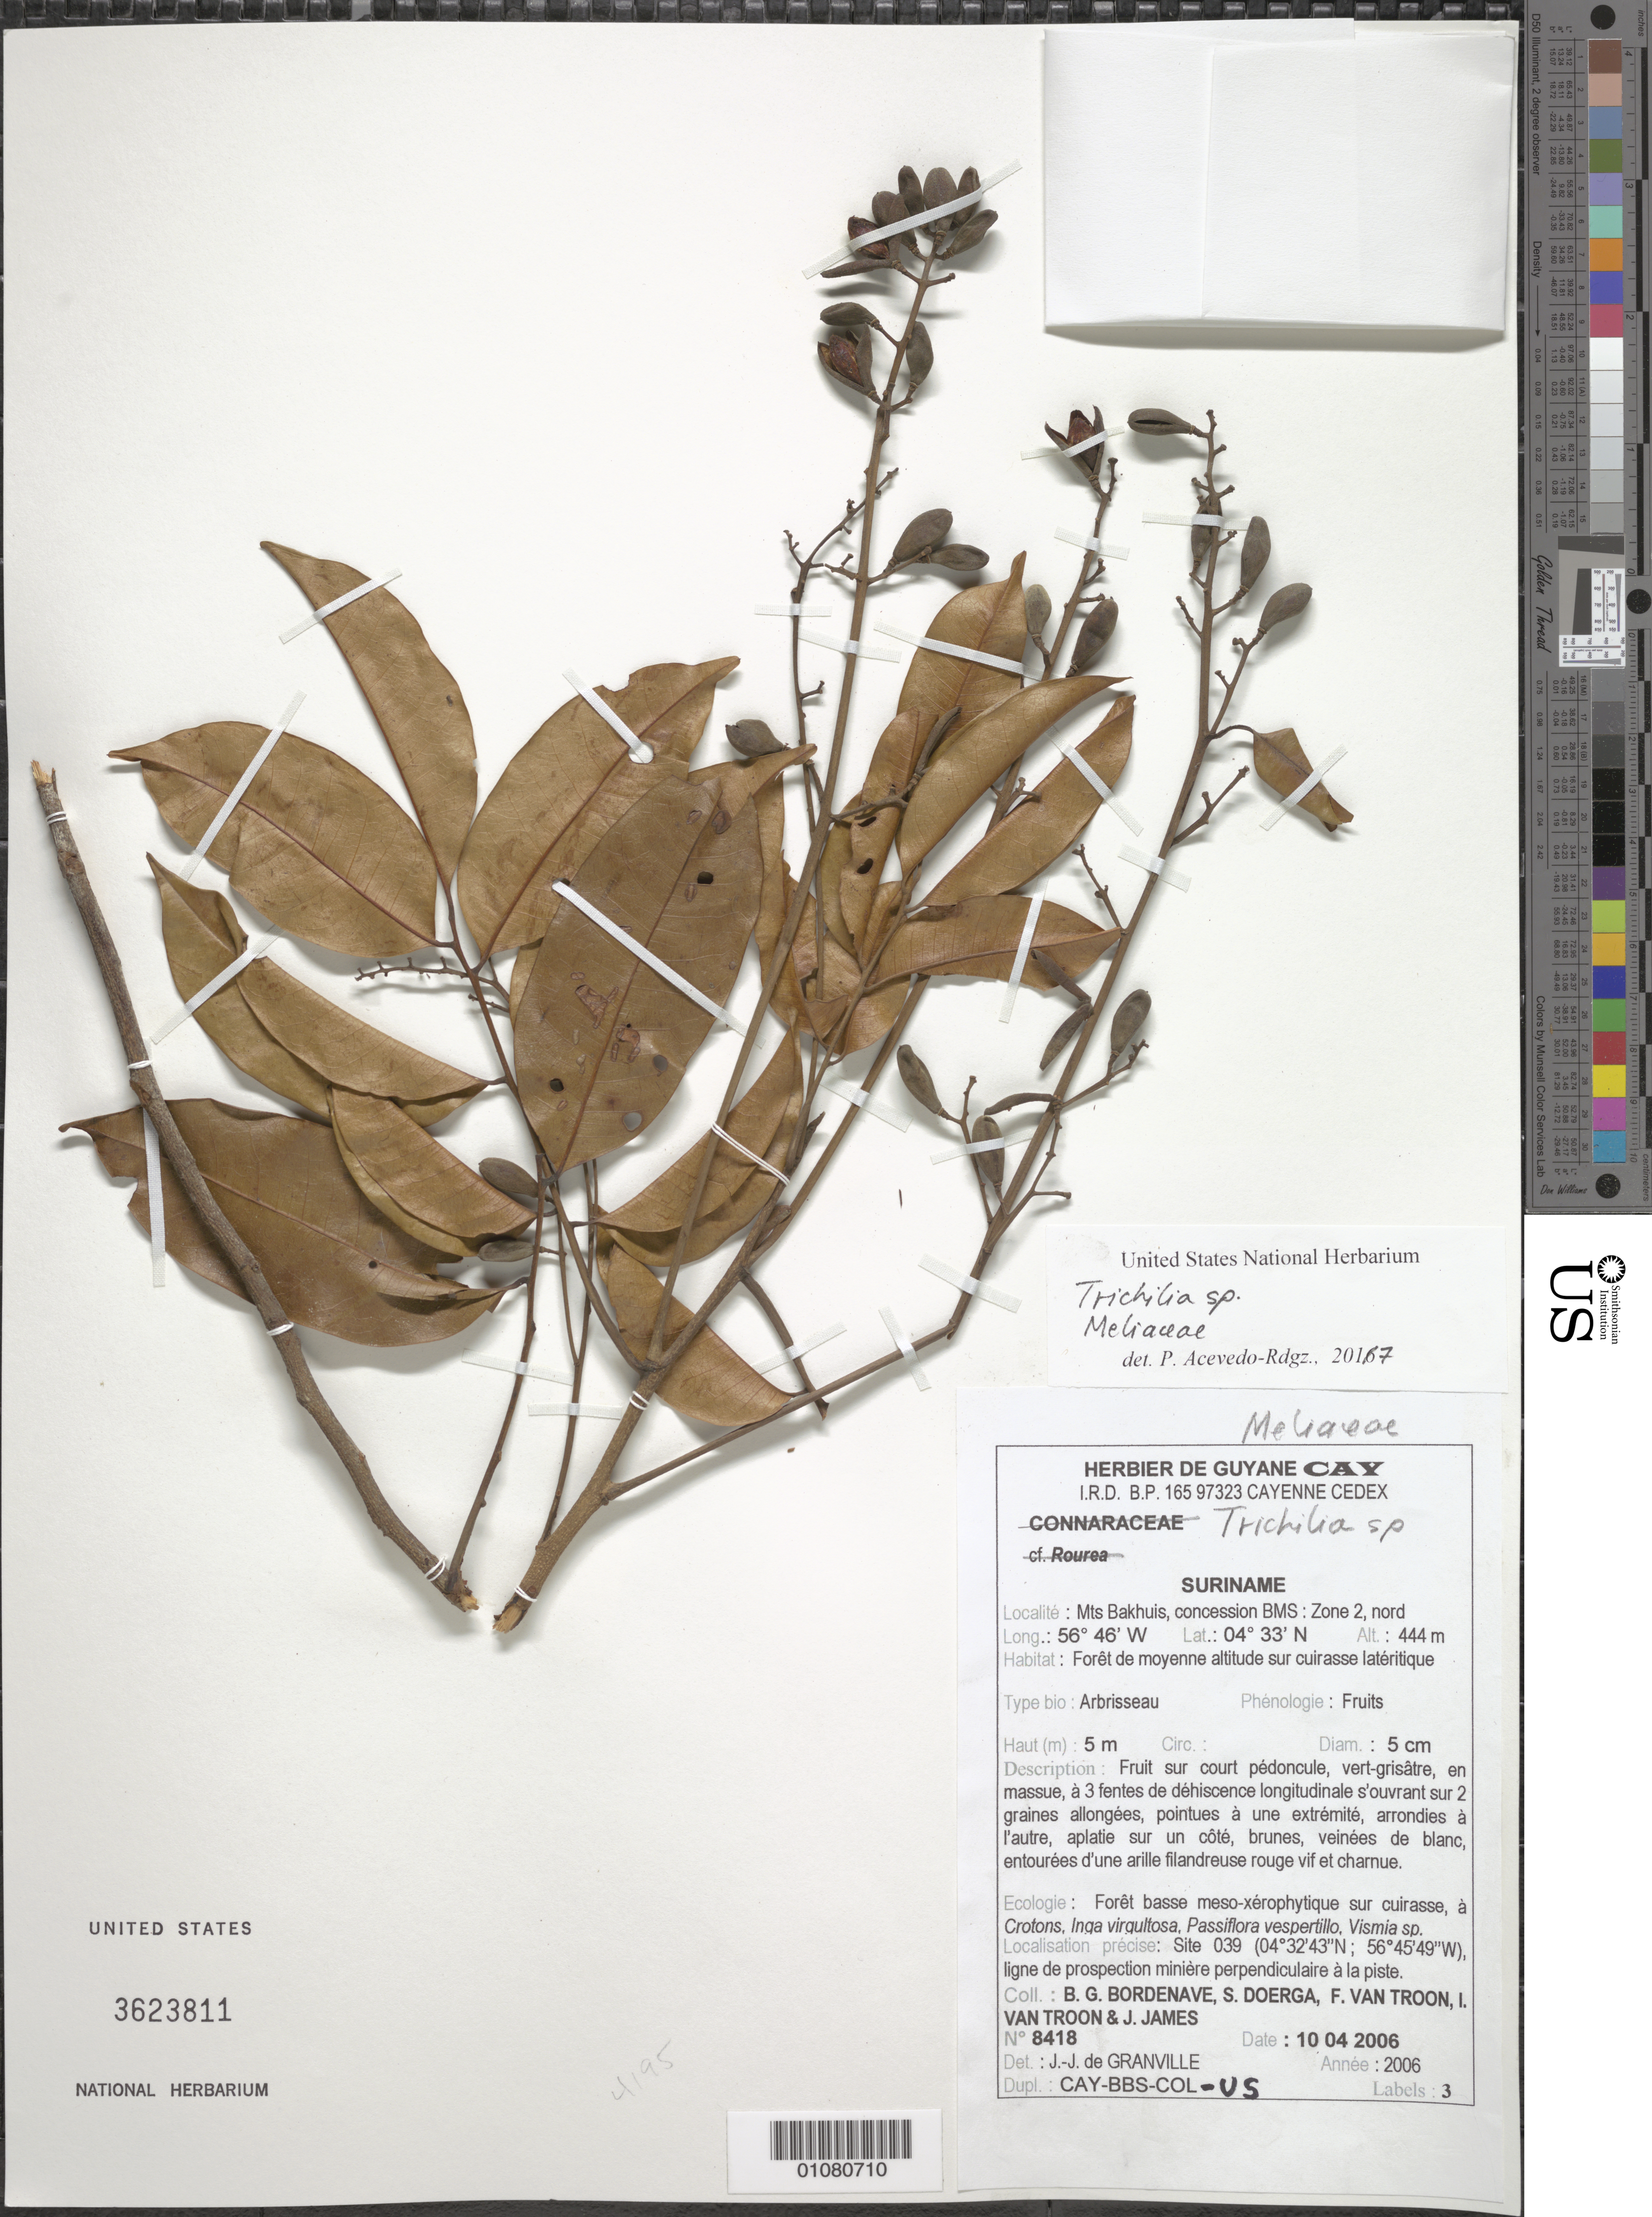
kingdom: Plantae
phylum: Tracheophyta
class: Magnoliopsida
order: Sapindales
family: Meliaceae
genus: Trichilia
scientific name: Trichilia sp.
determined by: Acevedo-Rodríguez, P., (BOT), Smithsonian Institution - National Museum of Natural History (UNITED STATES)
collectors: B. Bordenave, S. Doerga, F. Van Troon, I. van Troon & J. James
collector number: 8418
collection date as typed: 10-Apr-06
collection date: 1906-04-10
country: Suriname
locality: Mts. Bakhuis, concession BMS: zone 2, nord. Site 39 (4º32'43"N; 56º45'49"W), ligne de prospection minière perpendiculaire à la piste.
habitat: Forêt de moyenne altitude sur cuirasse latérique. Forêt basse meso-xérohphytique sur cuirsse, à Crotons, Inga irgultosa, Passiflora vespertillo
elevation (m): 444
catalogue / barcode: US 3623811